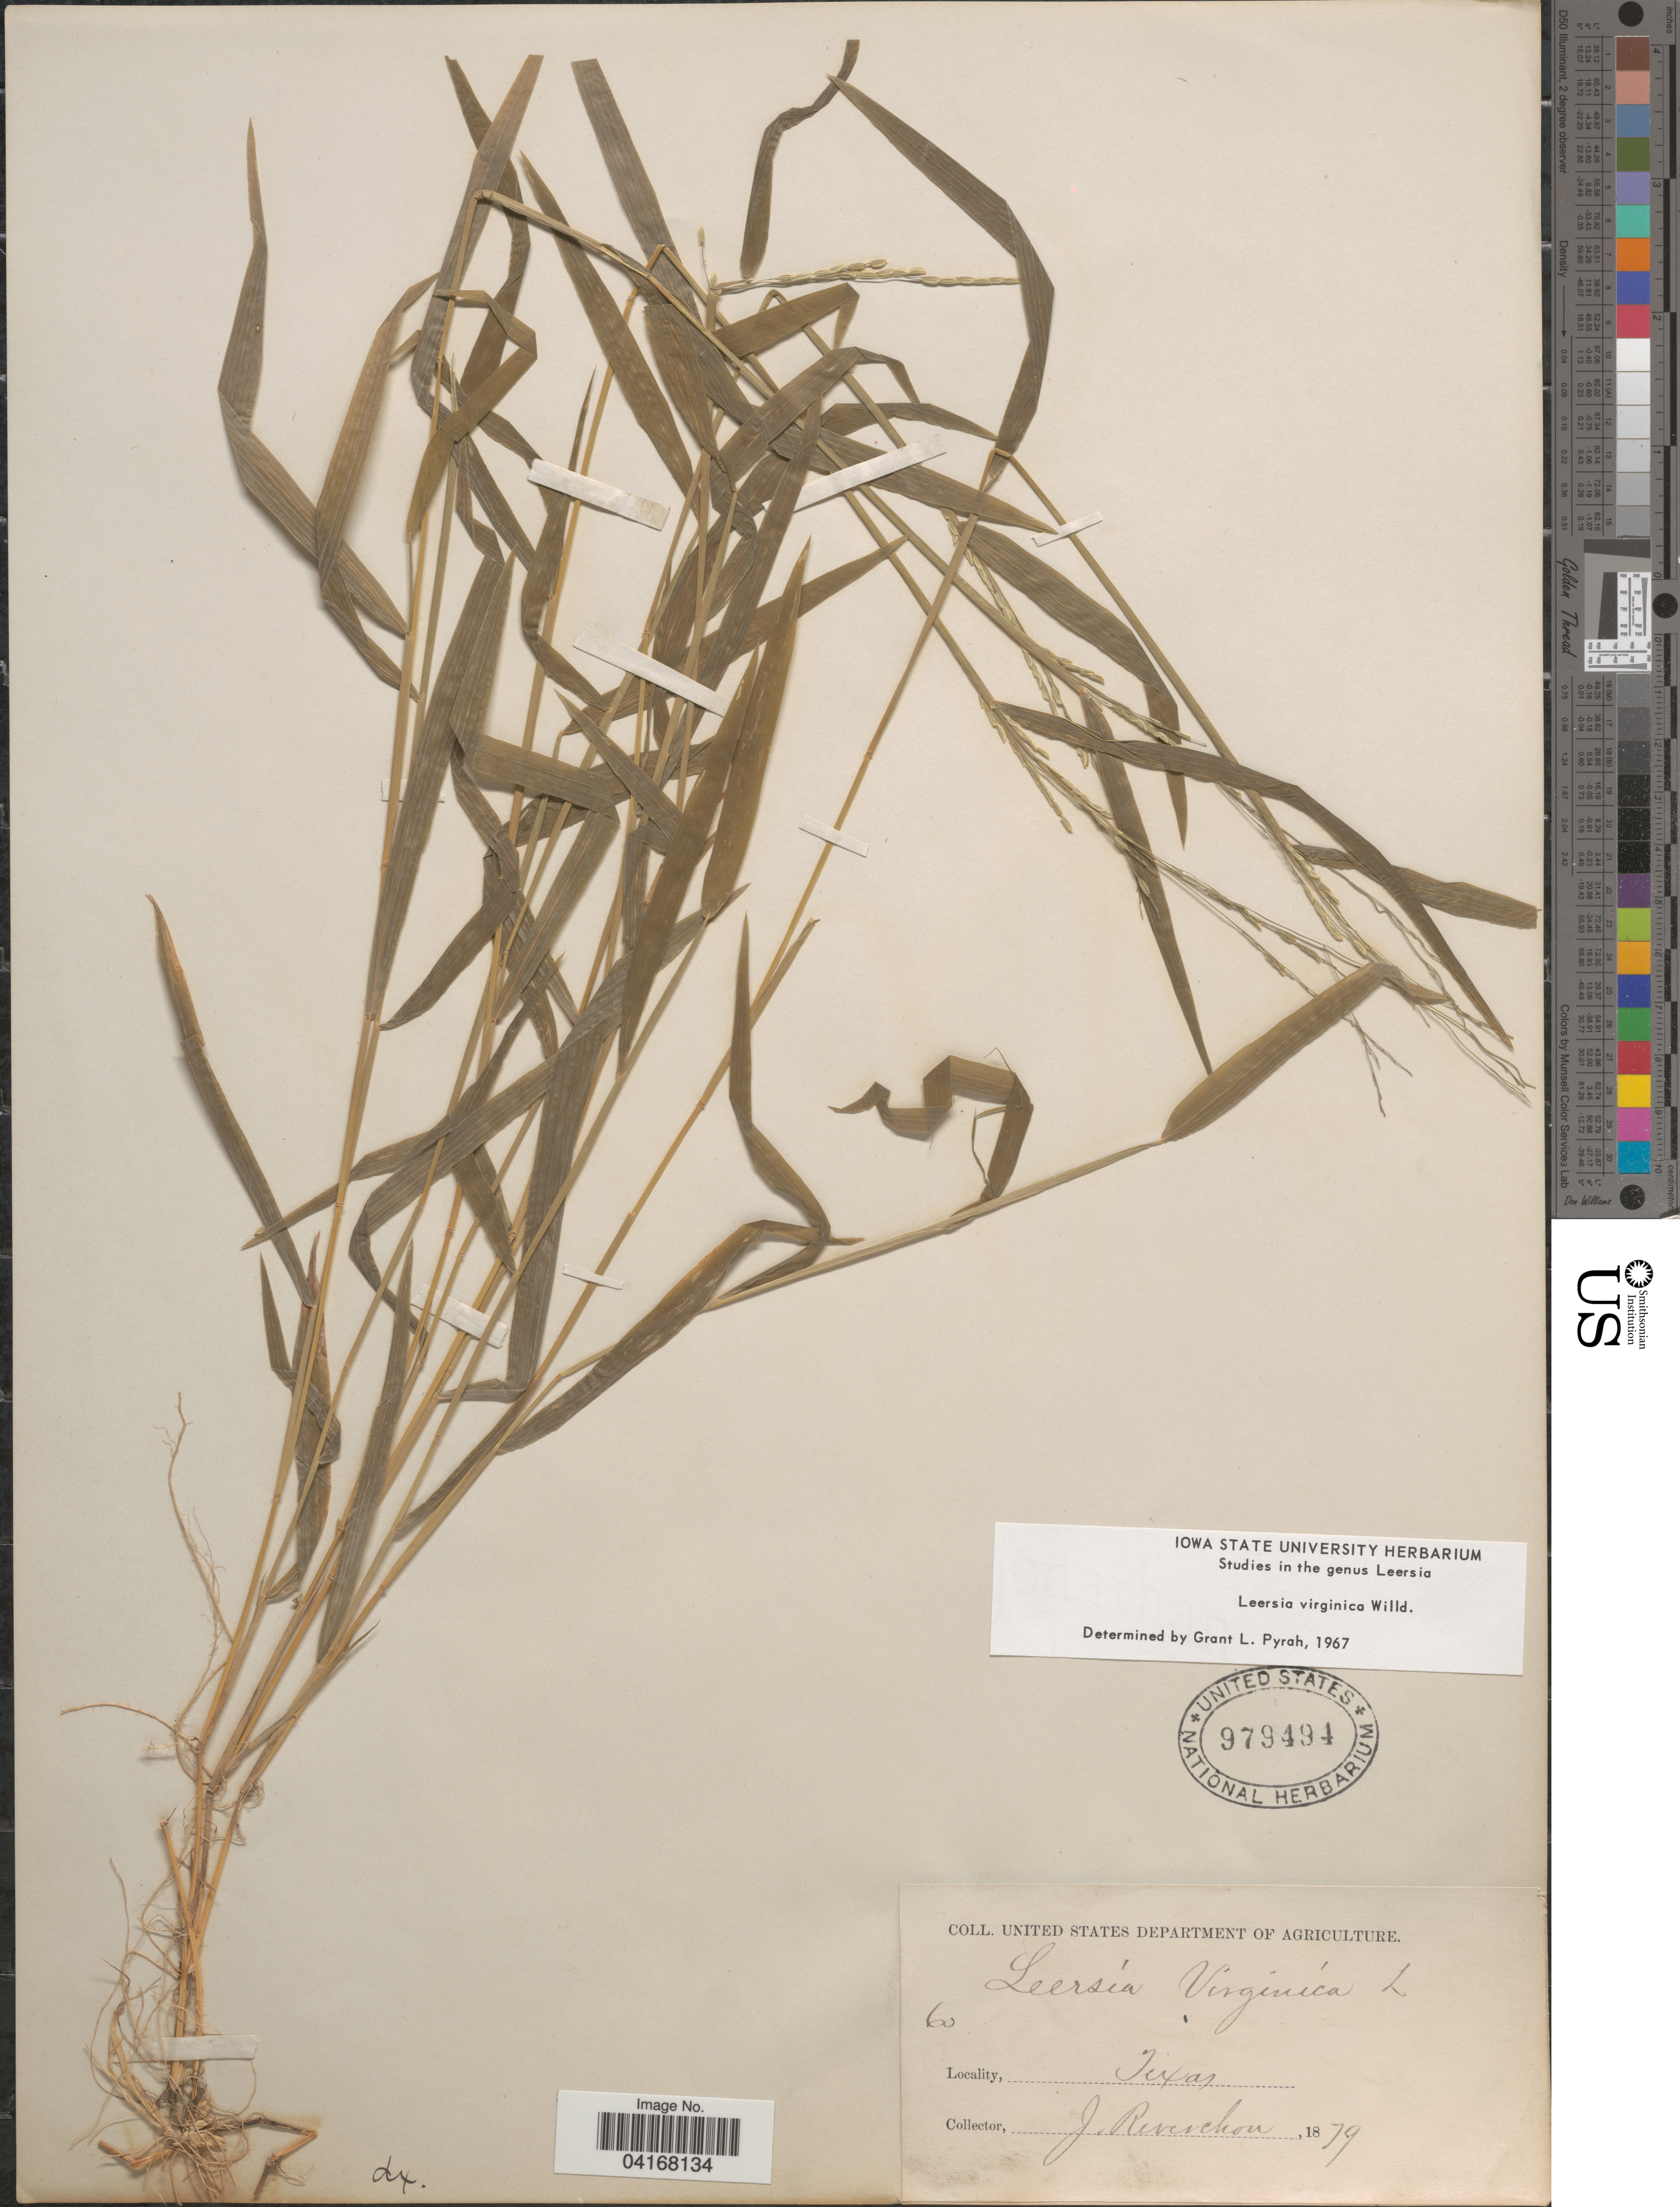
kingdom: Plantae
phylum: Tracheophyta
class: Liliopsida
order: Poales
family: Poaceae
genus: Leersia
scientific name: Leersia virginica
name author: Willd.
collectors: J. Reverchon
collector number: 60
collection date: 1879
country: United States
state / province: Texas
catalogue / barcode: US 979494